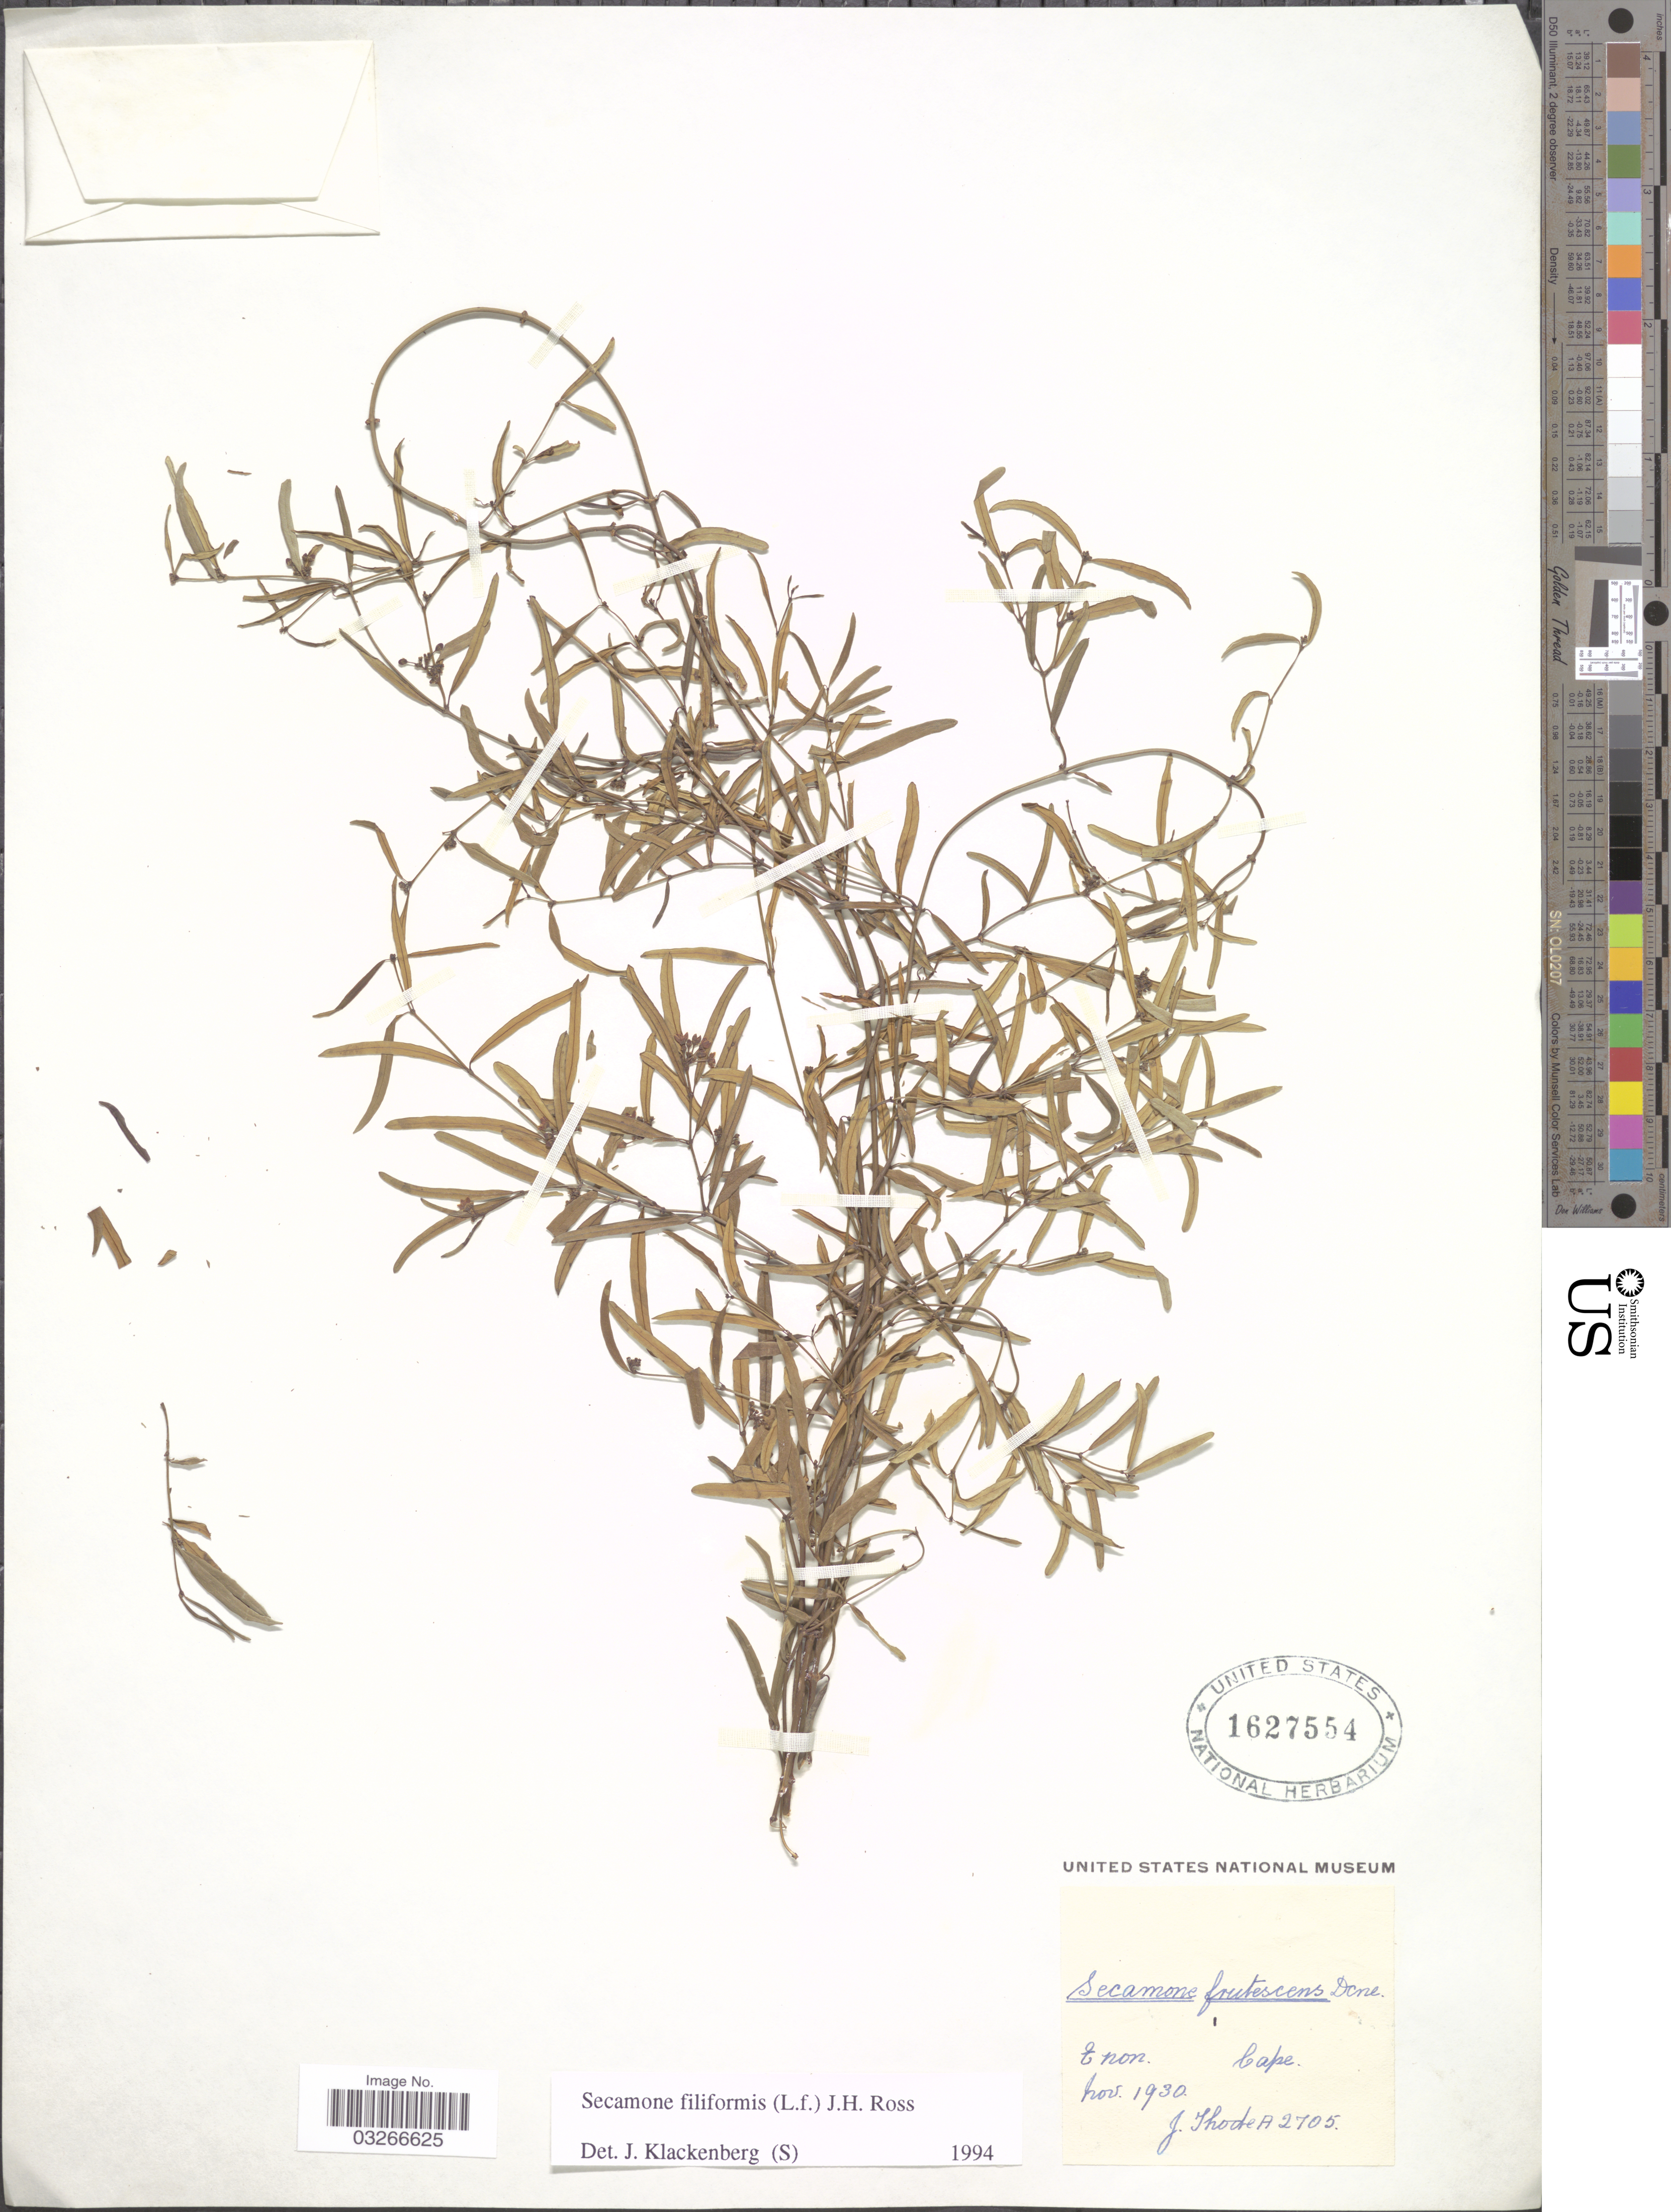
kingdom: Plantae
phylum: Tracheophyta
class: Magnoliopsida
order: Gentianales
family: Apocynaceae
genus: Secamone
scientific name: Secamone filiformis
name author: J. H. Ross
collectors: J. Thode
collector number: A2705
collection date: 1930-11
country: South Africa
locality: Enon. Cape.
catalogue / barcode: US 1627554